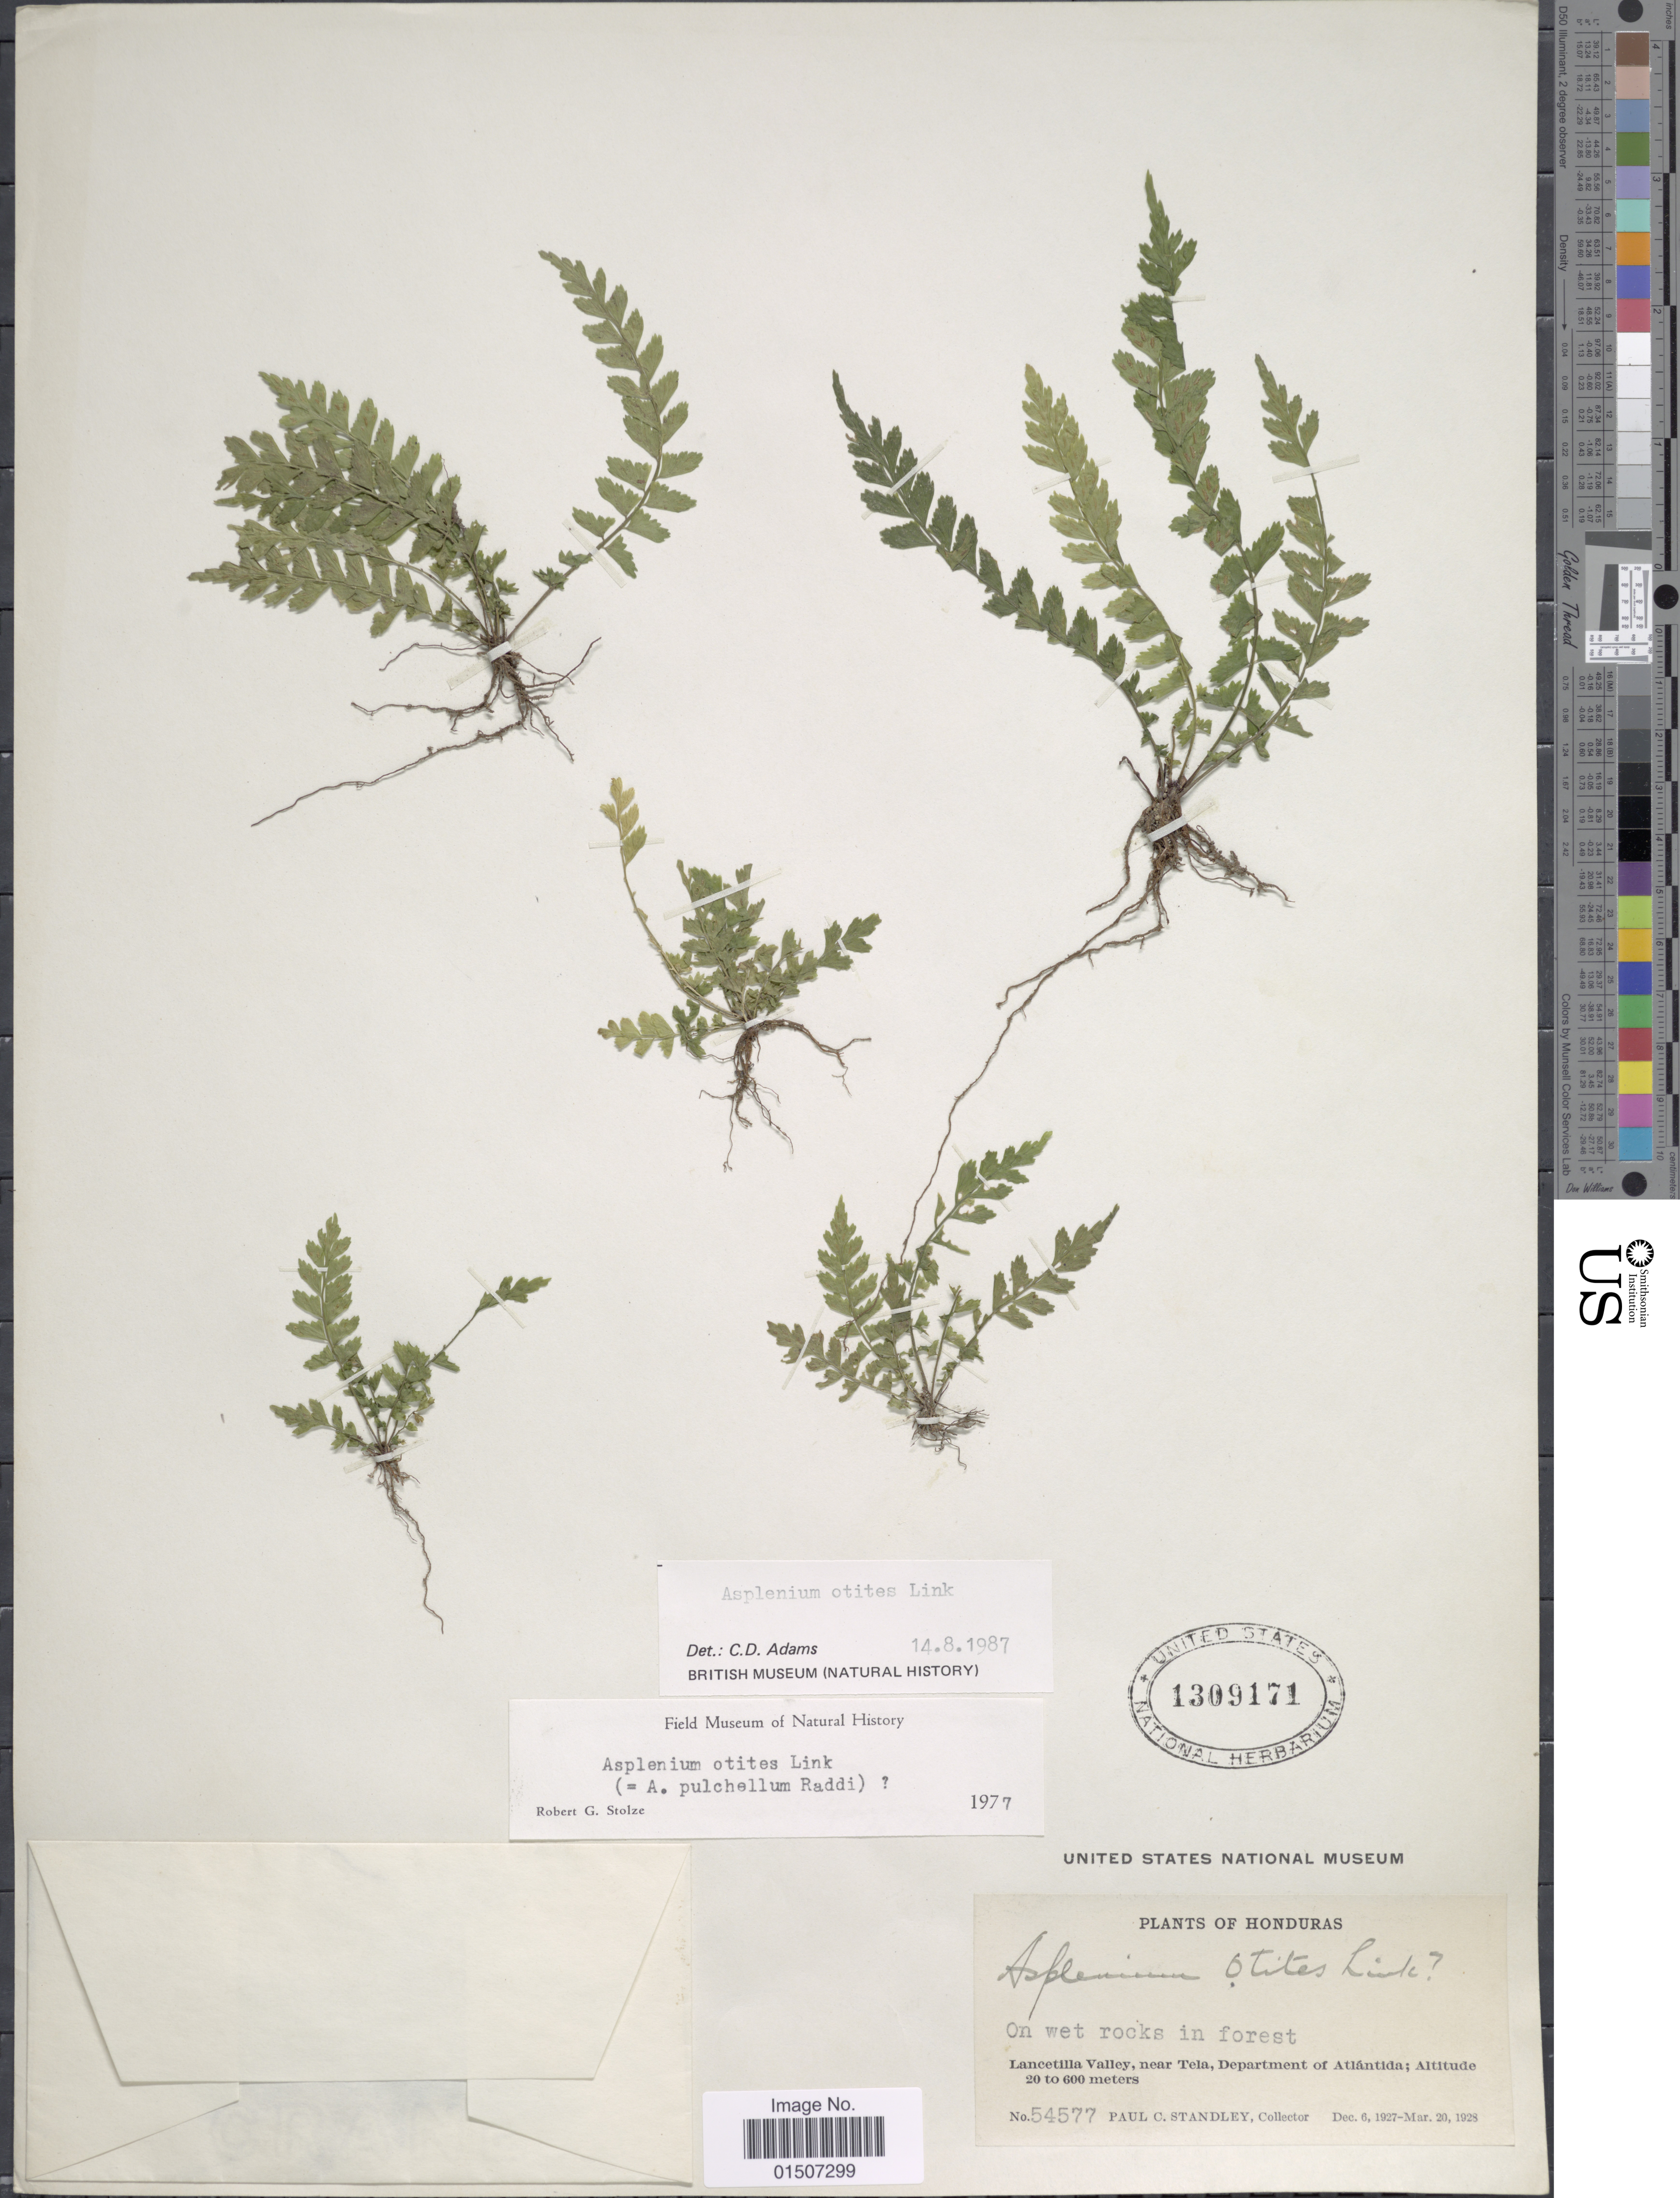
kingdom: Plantae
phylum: Tracheophyta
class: Polypodiopsida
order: Polypodiales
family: Aspleniaceae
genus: Asplenium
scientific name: Asplenium otites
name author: Link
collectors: P. C. Standley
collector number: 54577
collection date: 1927-12-06/1928-03-20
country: Honduras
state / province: Atlántida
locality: Lancetilla Valley, near Tela, Department of Atlántida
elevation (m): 20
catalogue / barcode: US 1309171